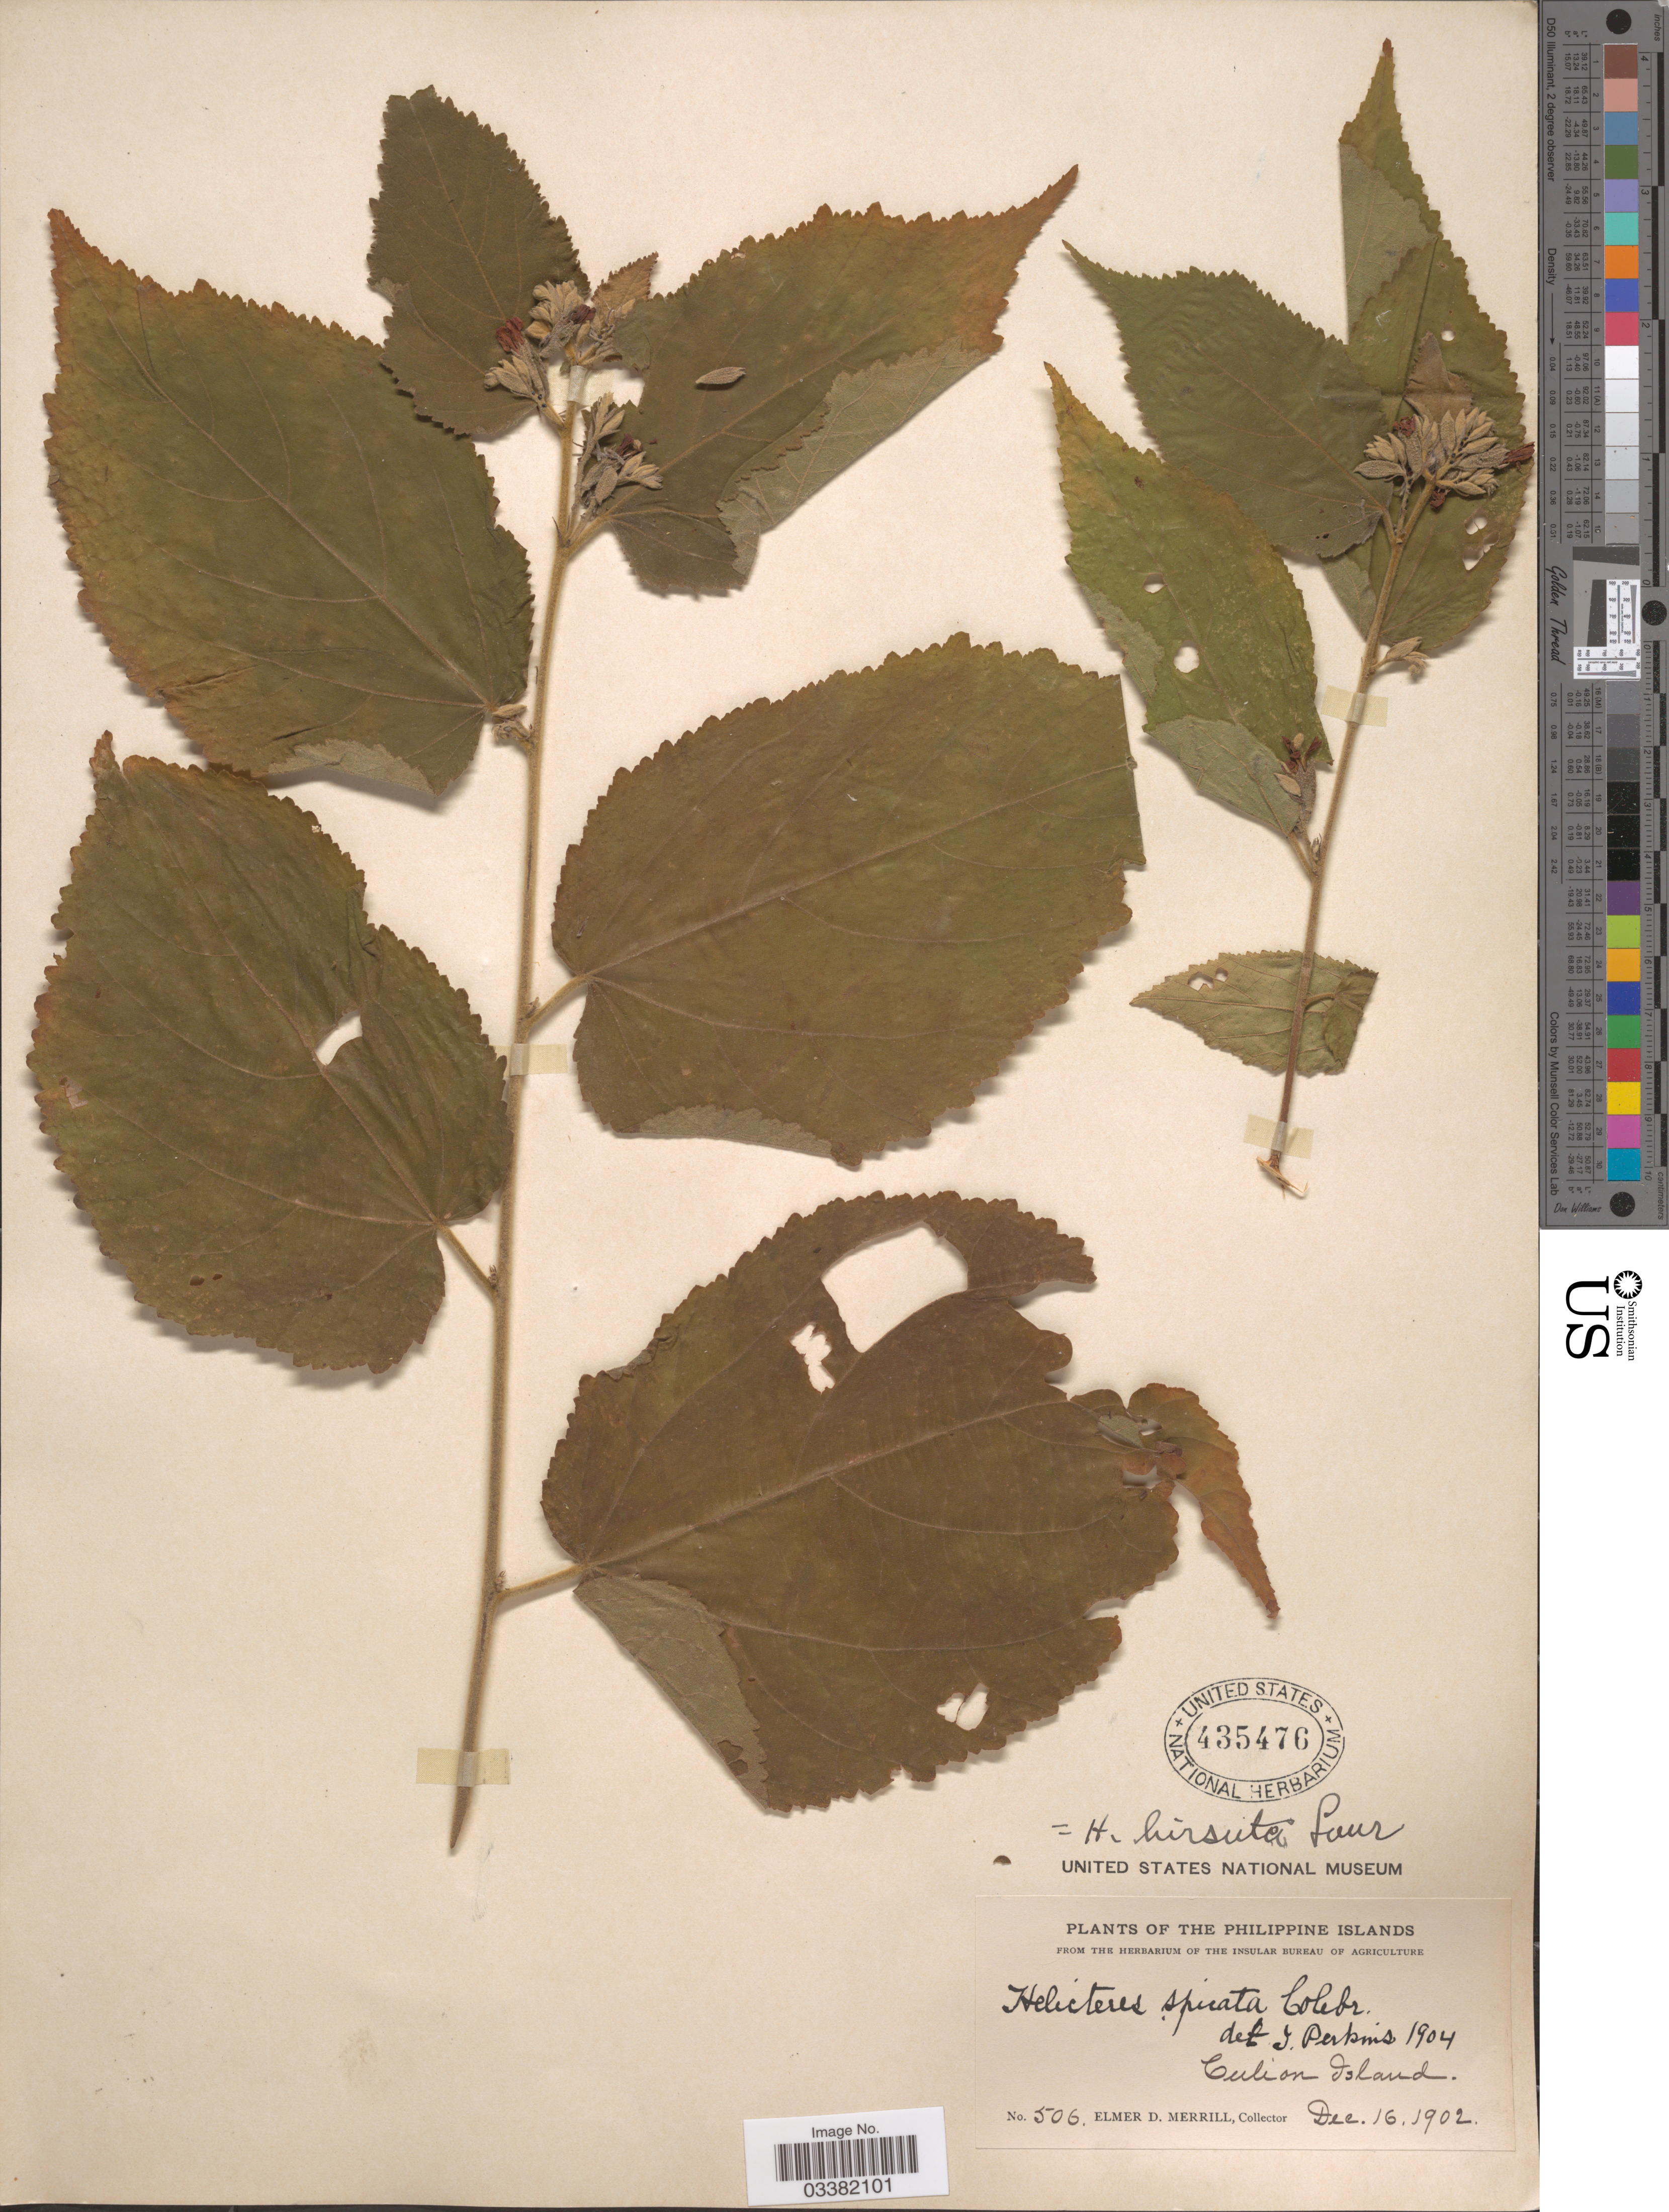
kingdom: Plantae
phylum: Tracheophyta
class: Magnoliopsida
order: Malvales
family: Malvaceae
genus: Helicteres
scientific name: Helicteres hirsuta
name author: Lour.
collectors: E. D. Merrill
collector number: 506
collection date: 1902-12-16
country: Philippines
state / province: Mimaropa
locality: Culion Island.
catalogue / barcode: US 435476